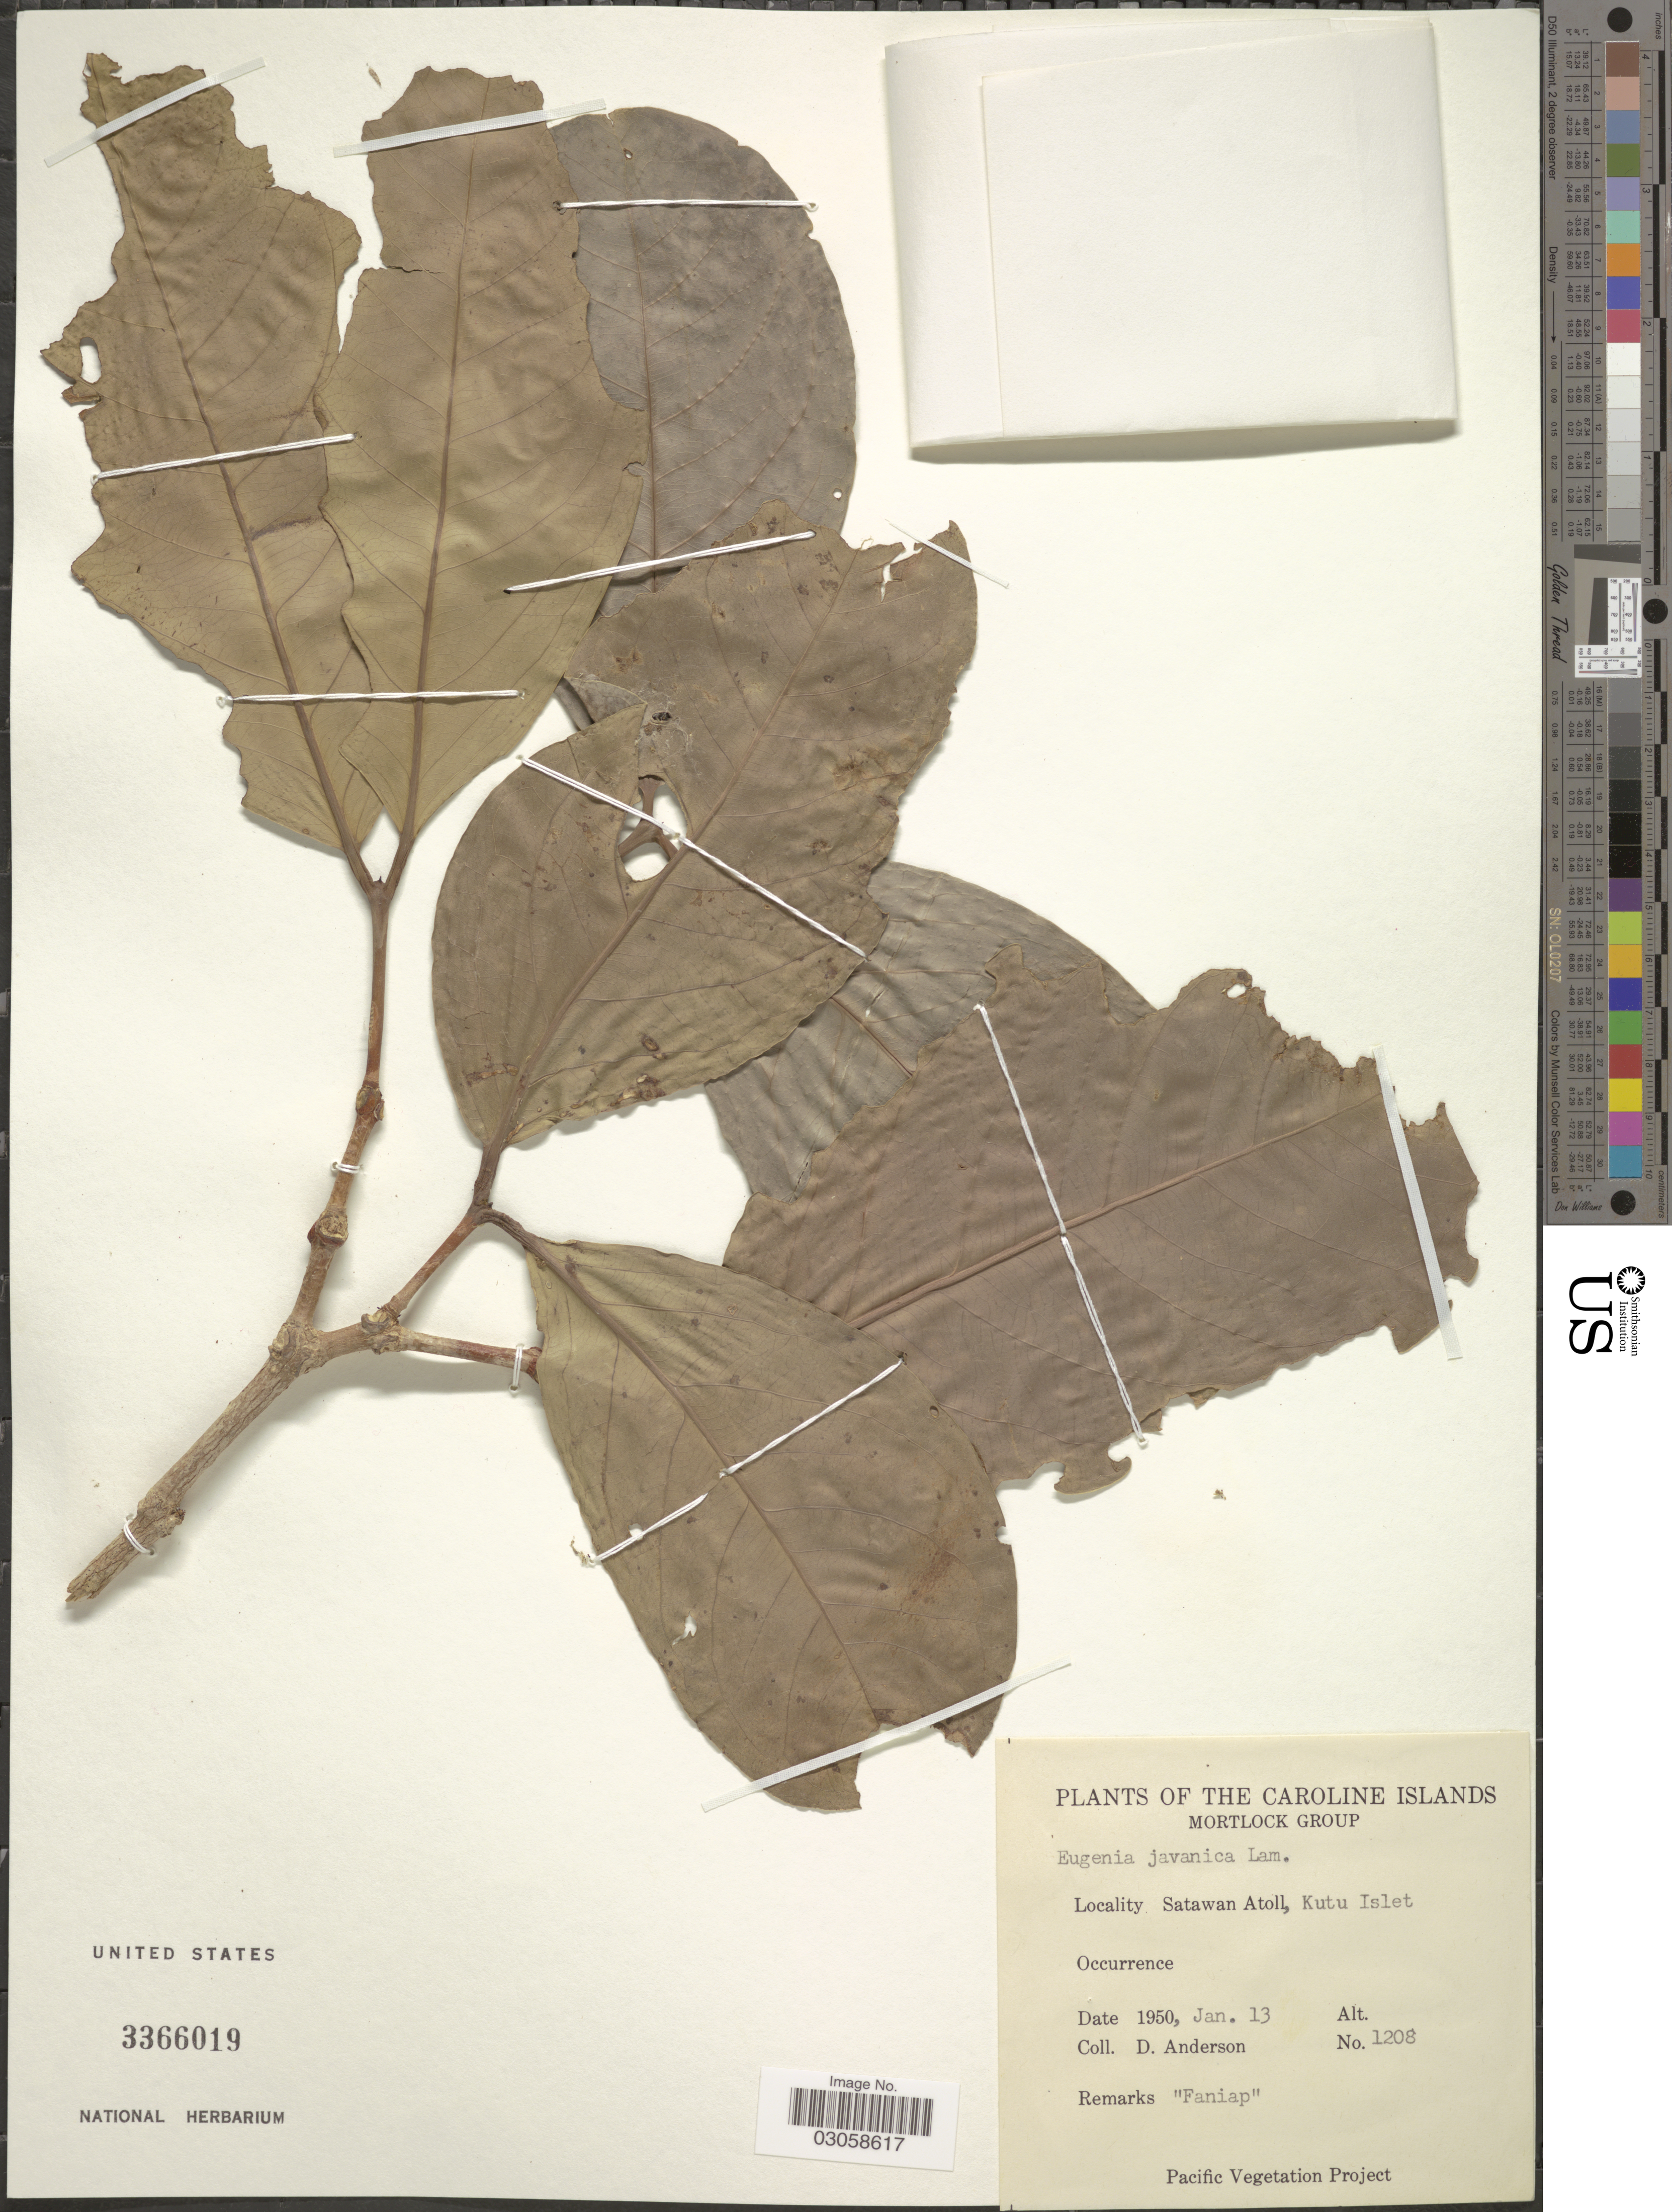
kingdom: Plantae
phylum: Tracheophyta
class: Magnoliopsida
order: Myrtales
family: Myrtaceae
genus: Syzygium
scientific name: Syzygium samarangense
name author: (Blume) Merr. & L.M. Perry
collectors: D. Anderson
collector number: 1208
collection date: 1950-01-13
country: Micronesia, Federated States of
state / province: Truk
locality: Caroline Islands. Mortlock Group. Satawan Atoll, Kutu Islet.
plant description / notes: Cited by Byng et al., Phytotaxa 427(2): 124. 2019.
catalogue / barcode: US 3366019